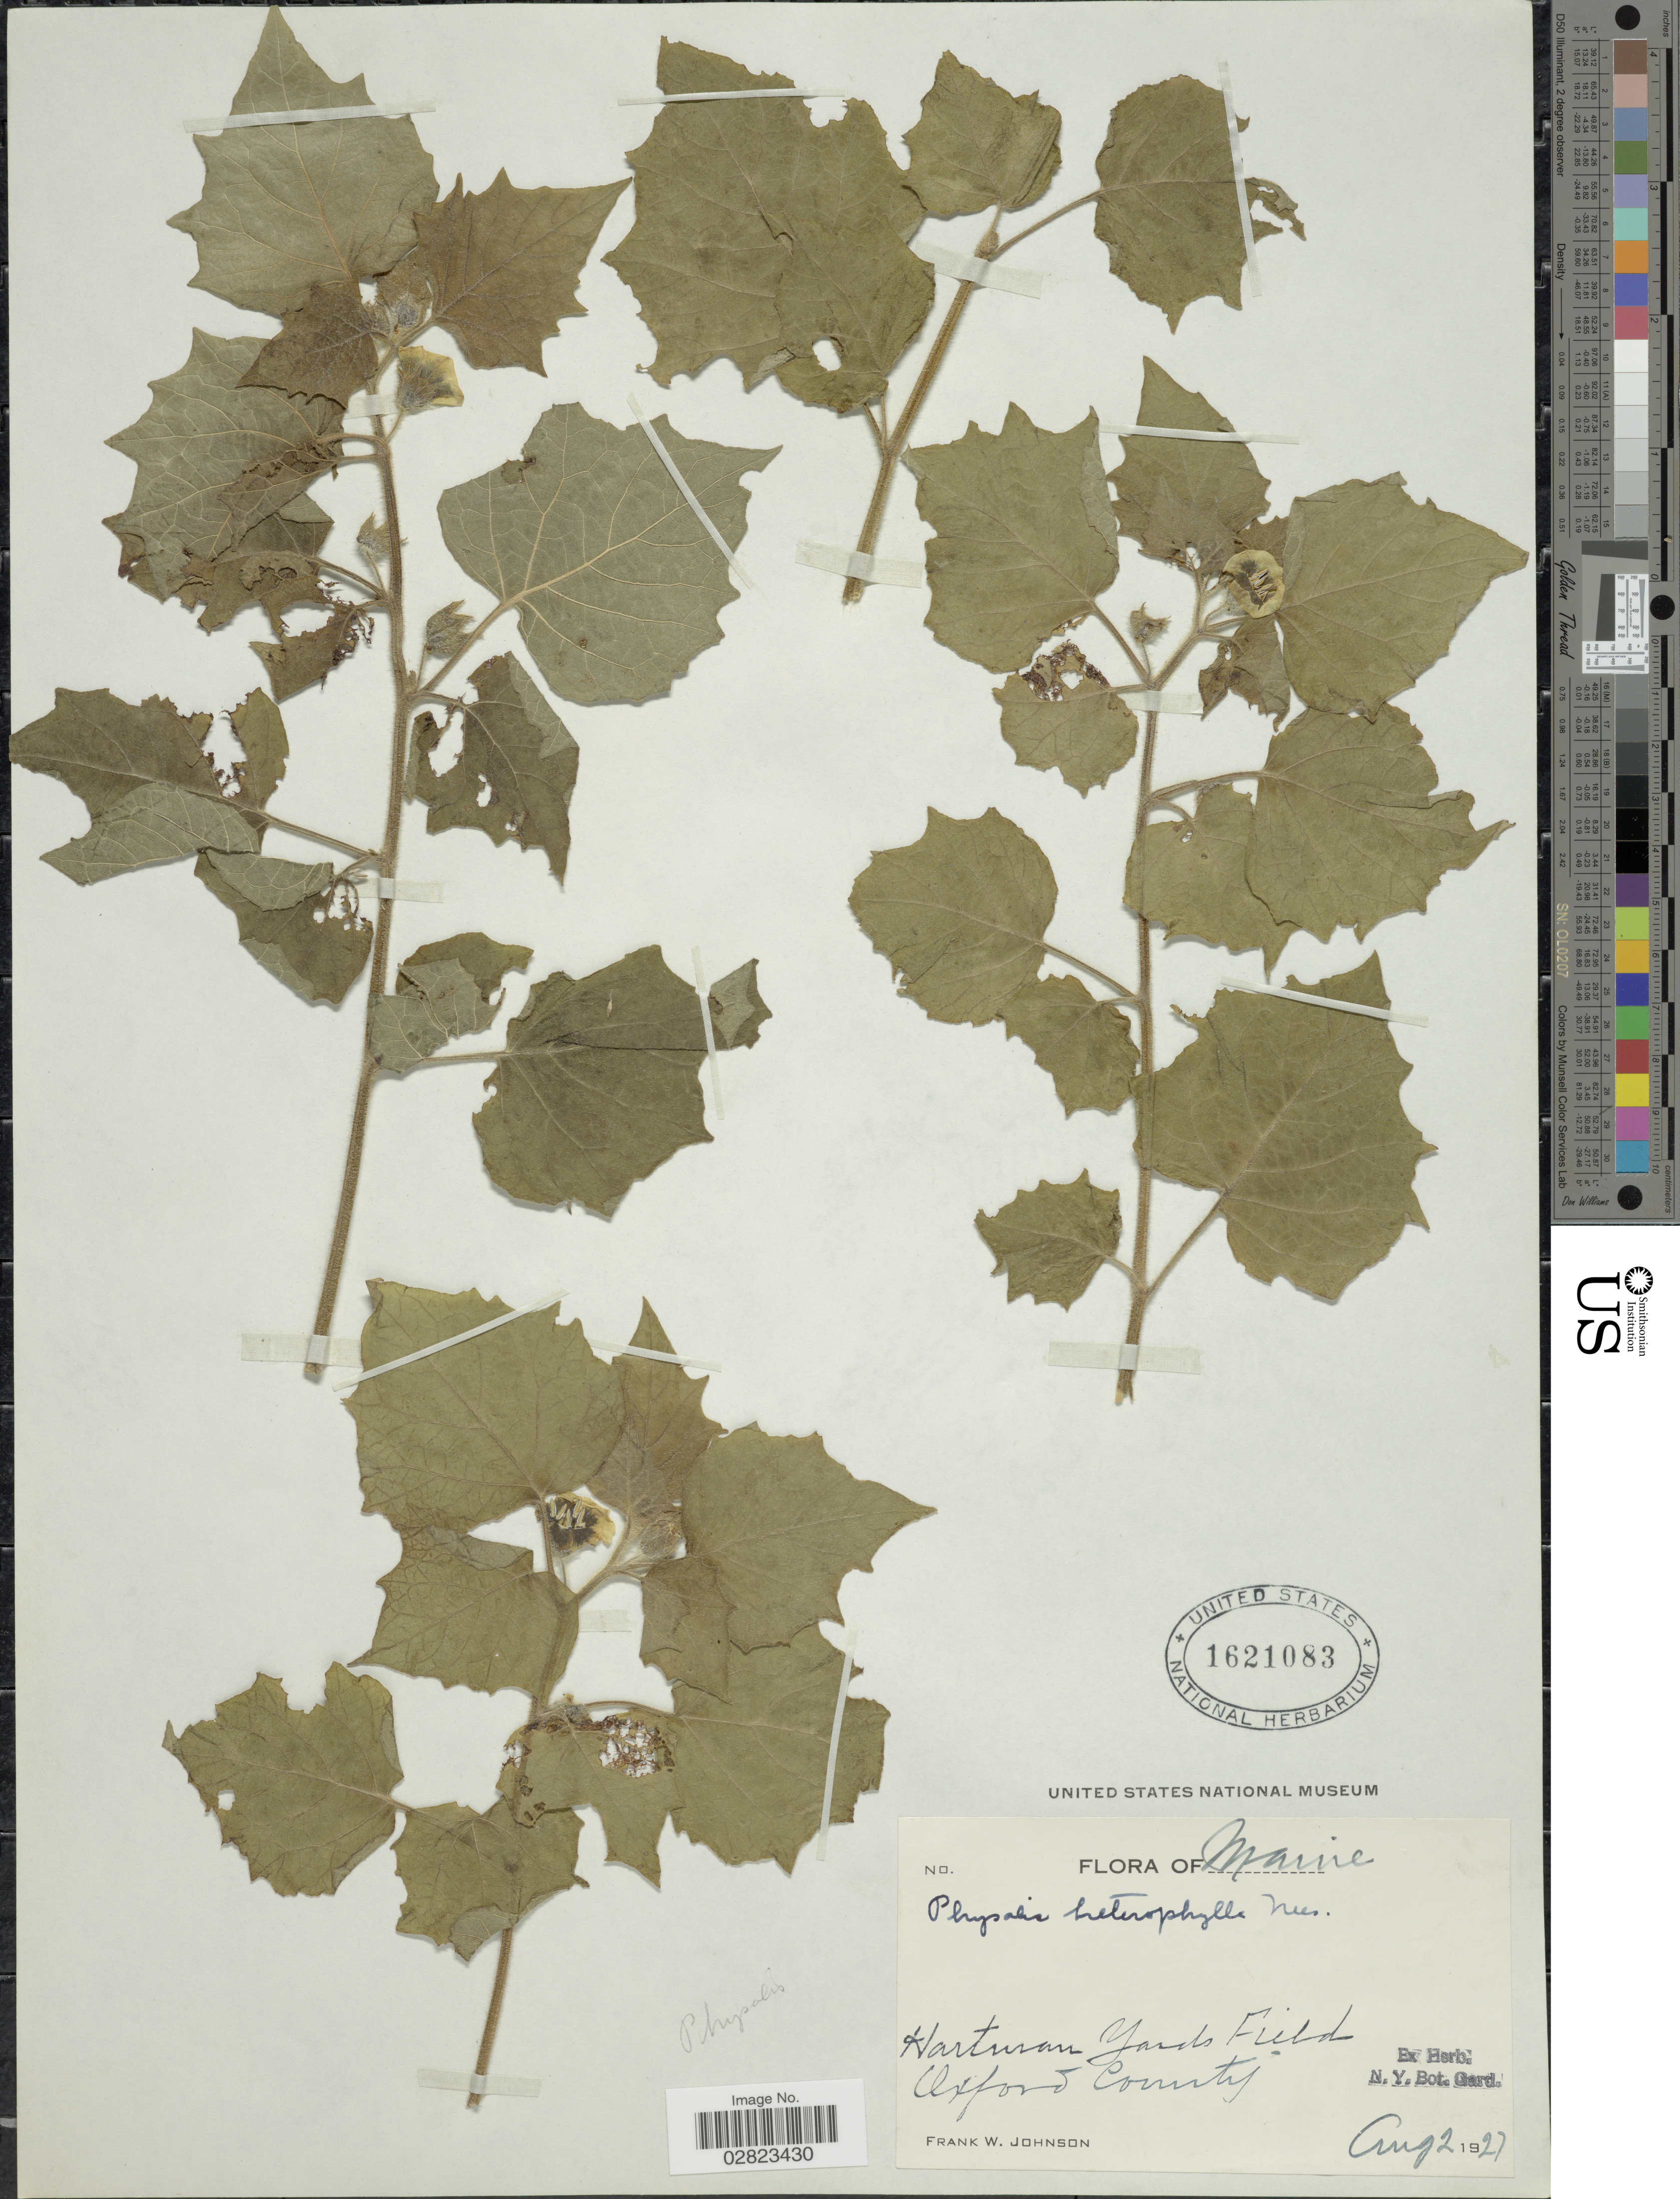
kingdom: Plantae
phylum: Tracheophyta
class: Magnoliopsida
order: Solanales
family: Solanaceae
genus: Physalis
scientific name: Physalis heterophylla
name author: Nees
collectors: F. W. Johnson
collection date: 1927-08-02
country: United States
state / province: Maine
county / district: Oxford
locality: Hartman Yards Field, Oxford County.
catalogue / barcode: US 1621083